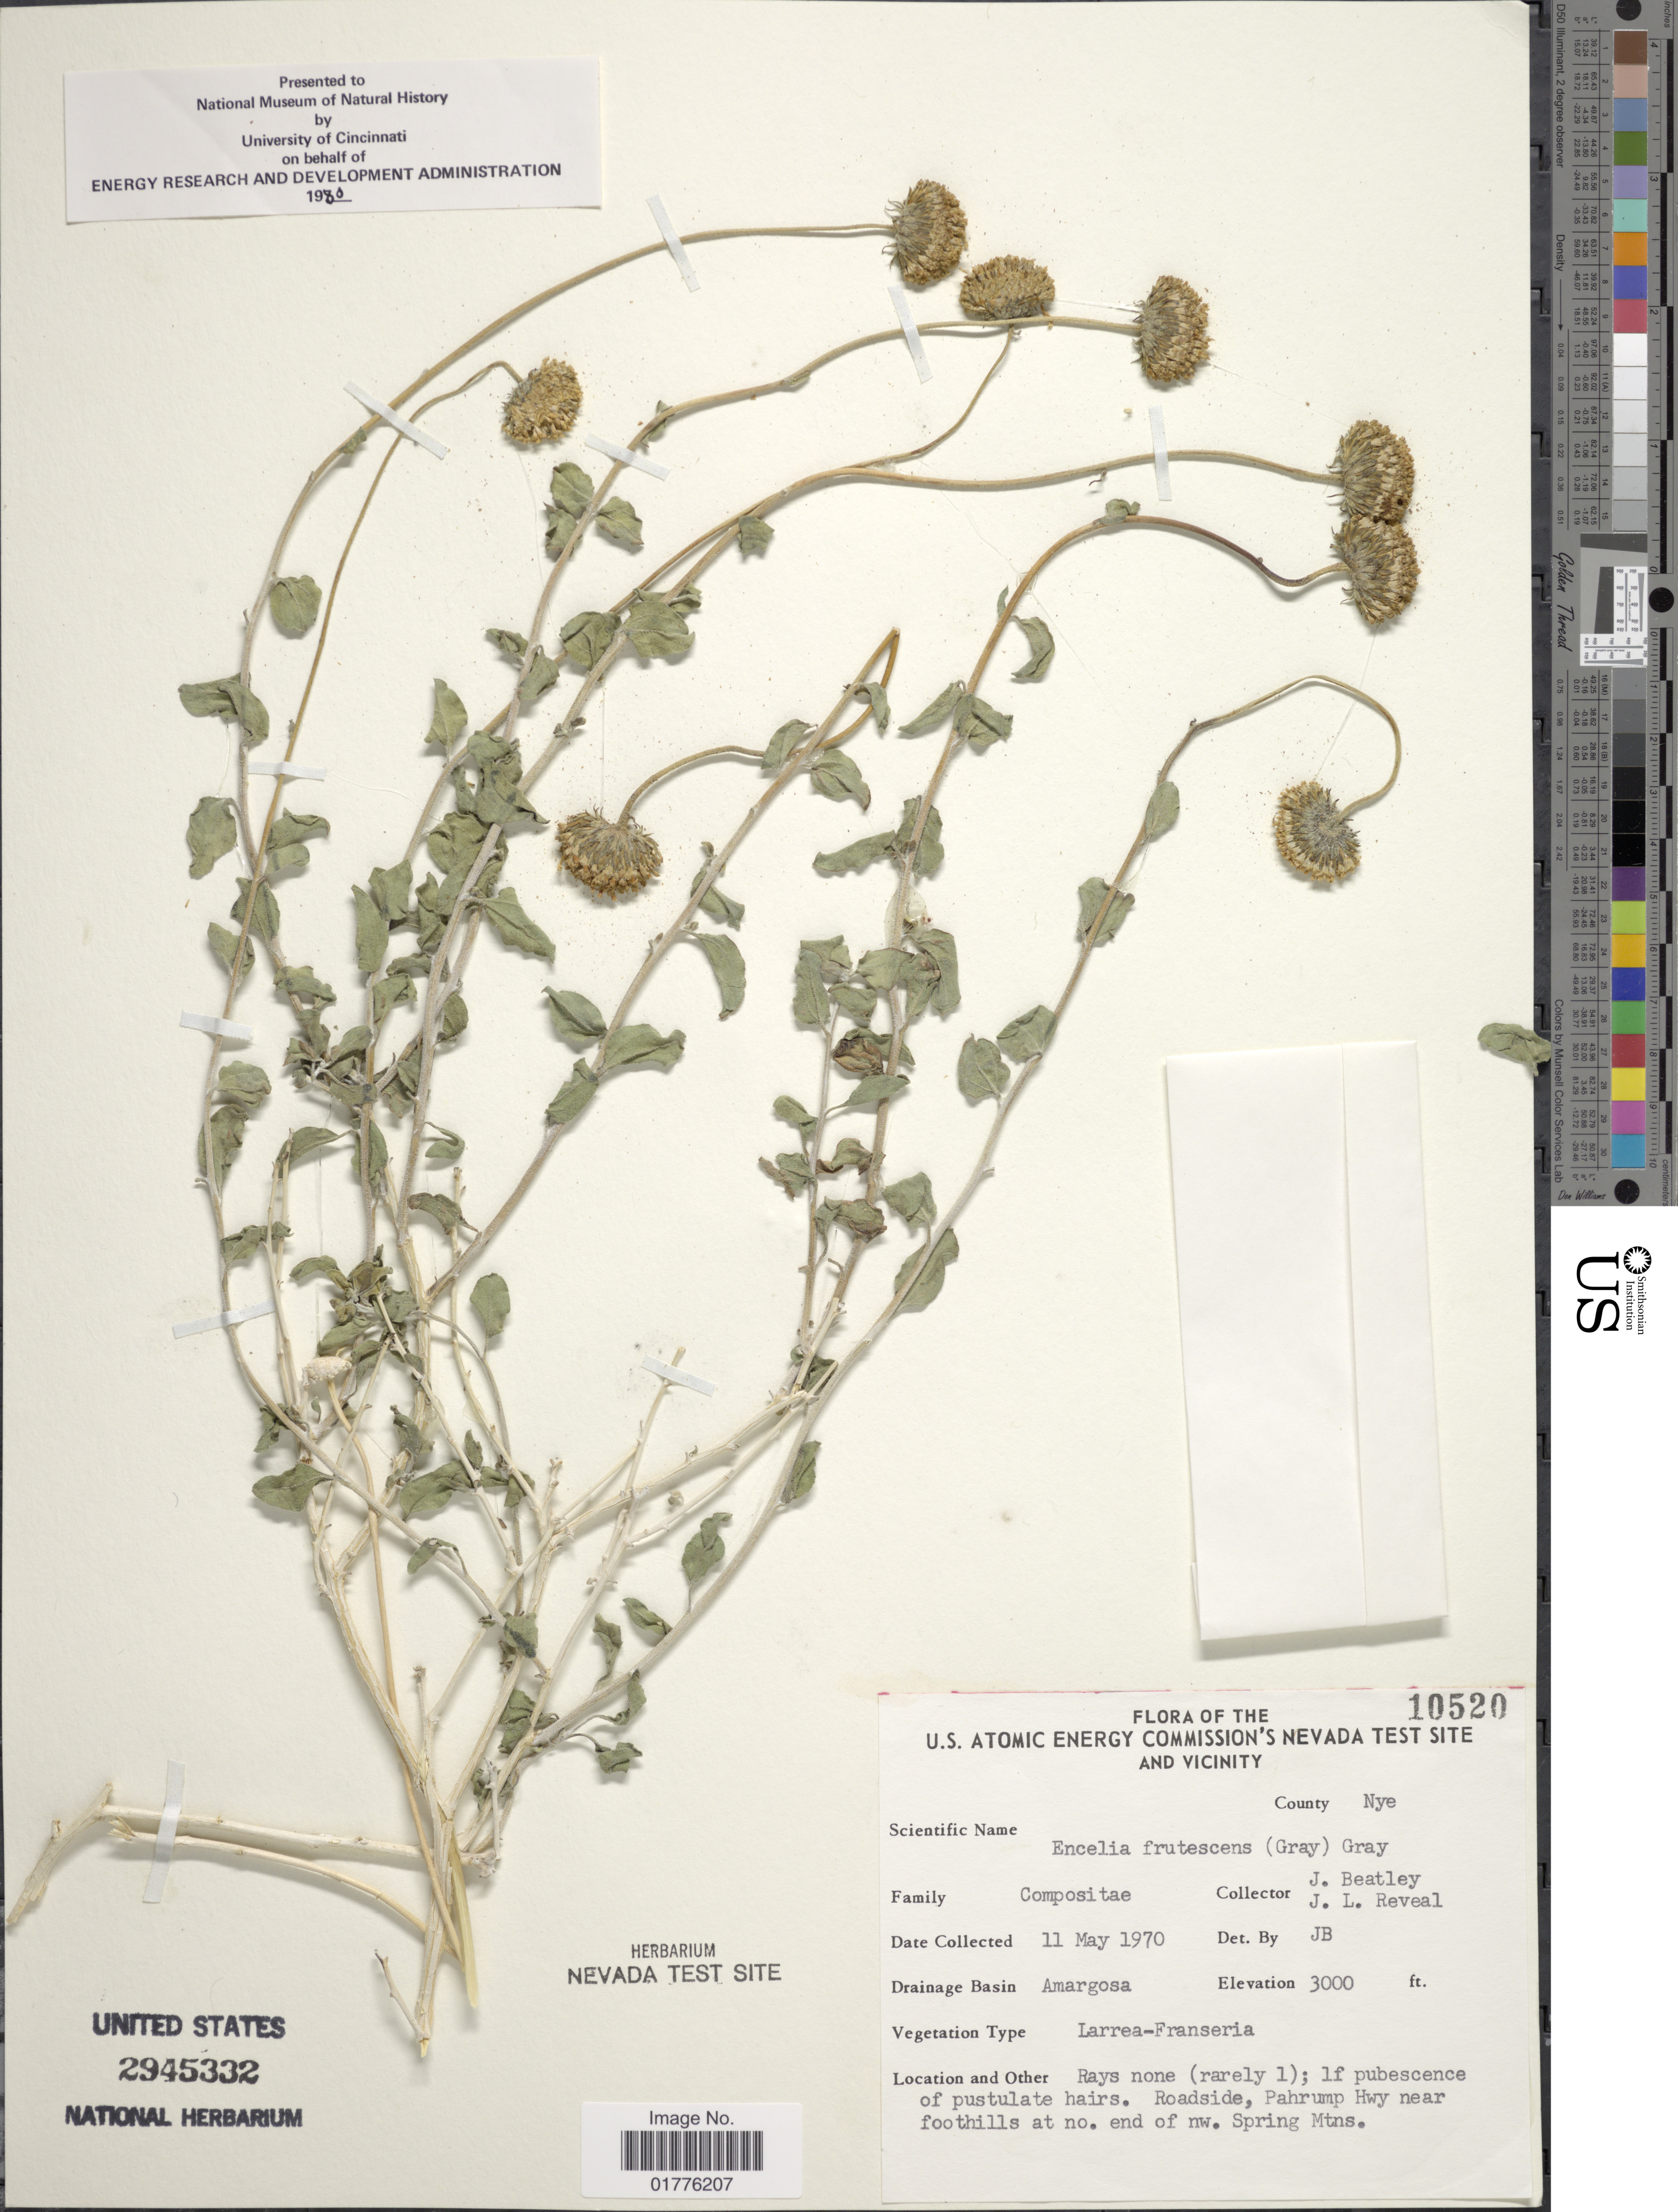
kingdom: Plantae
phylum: Tracheophyta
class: Magnoliopsida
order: Asterales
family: Asteraceae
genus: Encelia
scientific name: Encelia frutescens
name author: (A. Gray) A. Gray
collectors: J. C. Beatley & J. L. Reveal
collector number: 10520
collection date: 1970-05-11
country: United States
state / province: Nevada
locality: The U.S. Atomic Energy Commission's Nevada Test site and vicinity. County Nye. Drainage Basin Amargosa. Roadside, Pahrump Hwy near foothills at no. end of nw. Spring Mtns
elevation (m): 914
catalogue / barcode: US 2945332